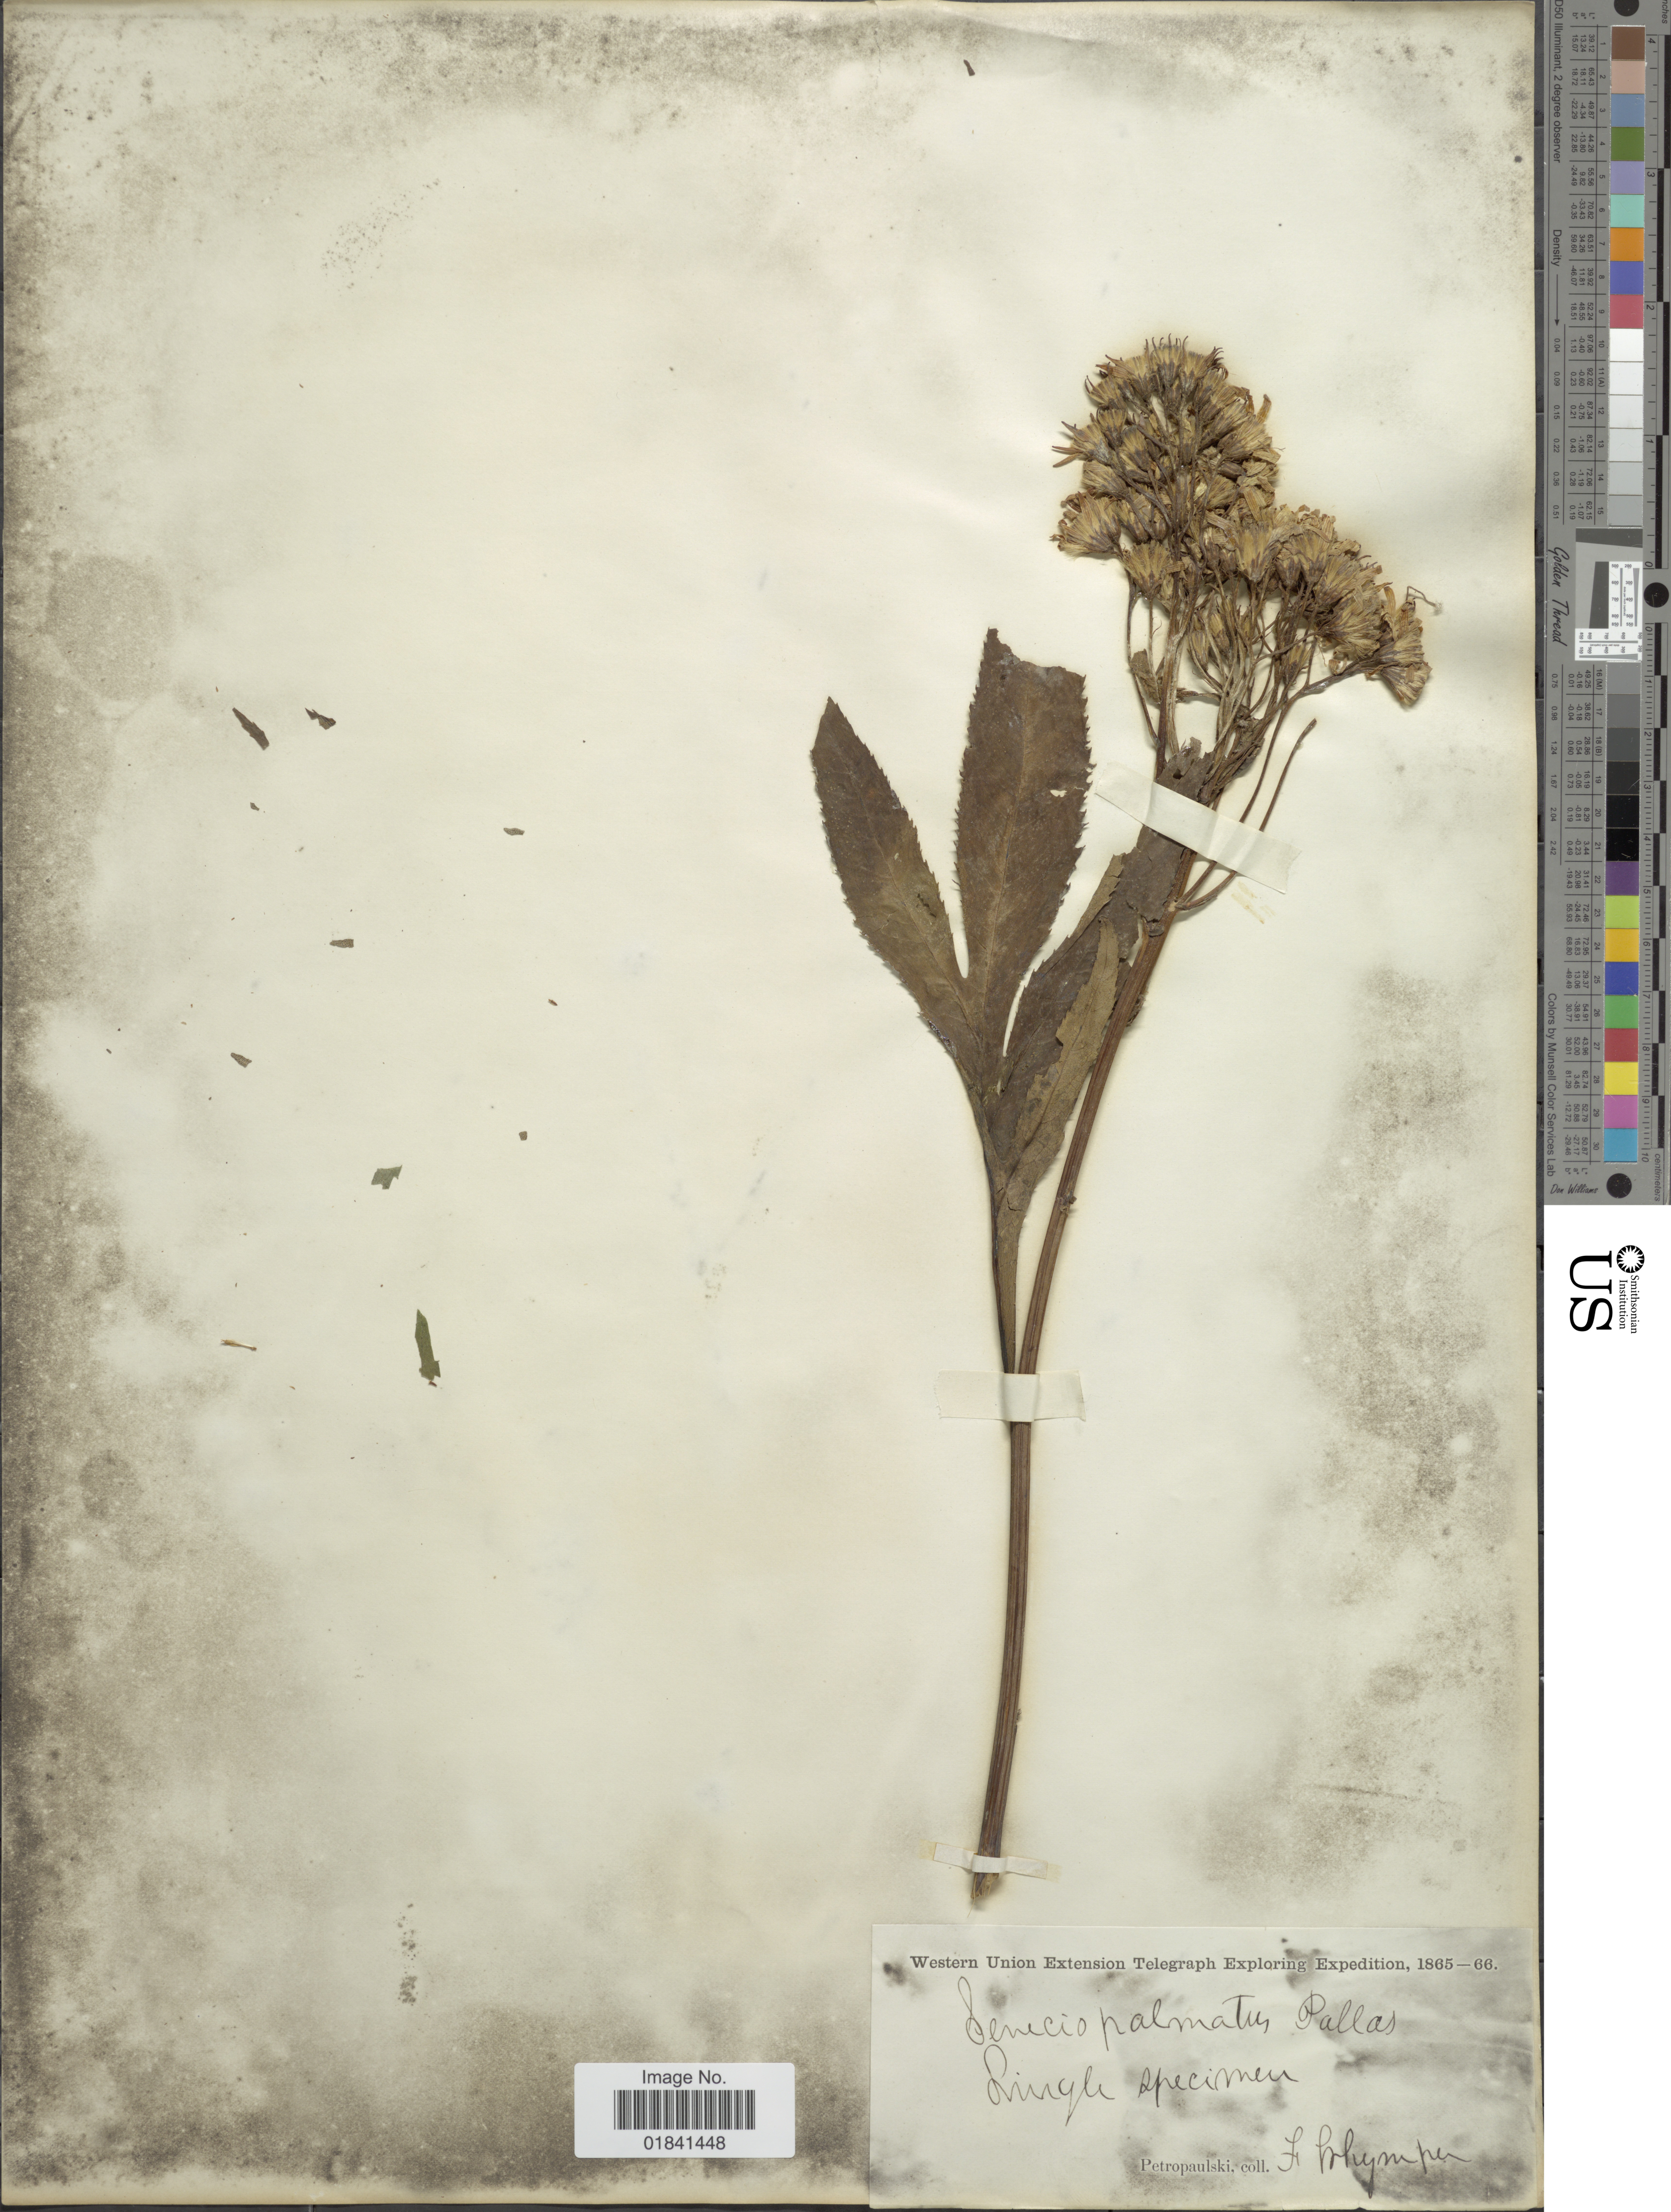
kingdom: Plantae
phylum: Tracheophyta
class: Magnoliopsida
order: Asterales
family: Asteraceae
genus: Senecio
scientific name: Senecio palmatus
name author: (Pall.) Pall. & Ledeb.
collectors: -. Petropaulski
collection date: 1865/1866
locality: F. Shymupa [interpreted]